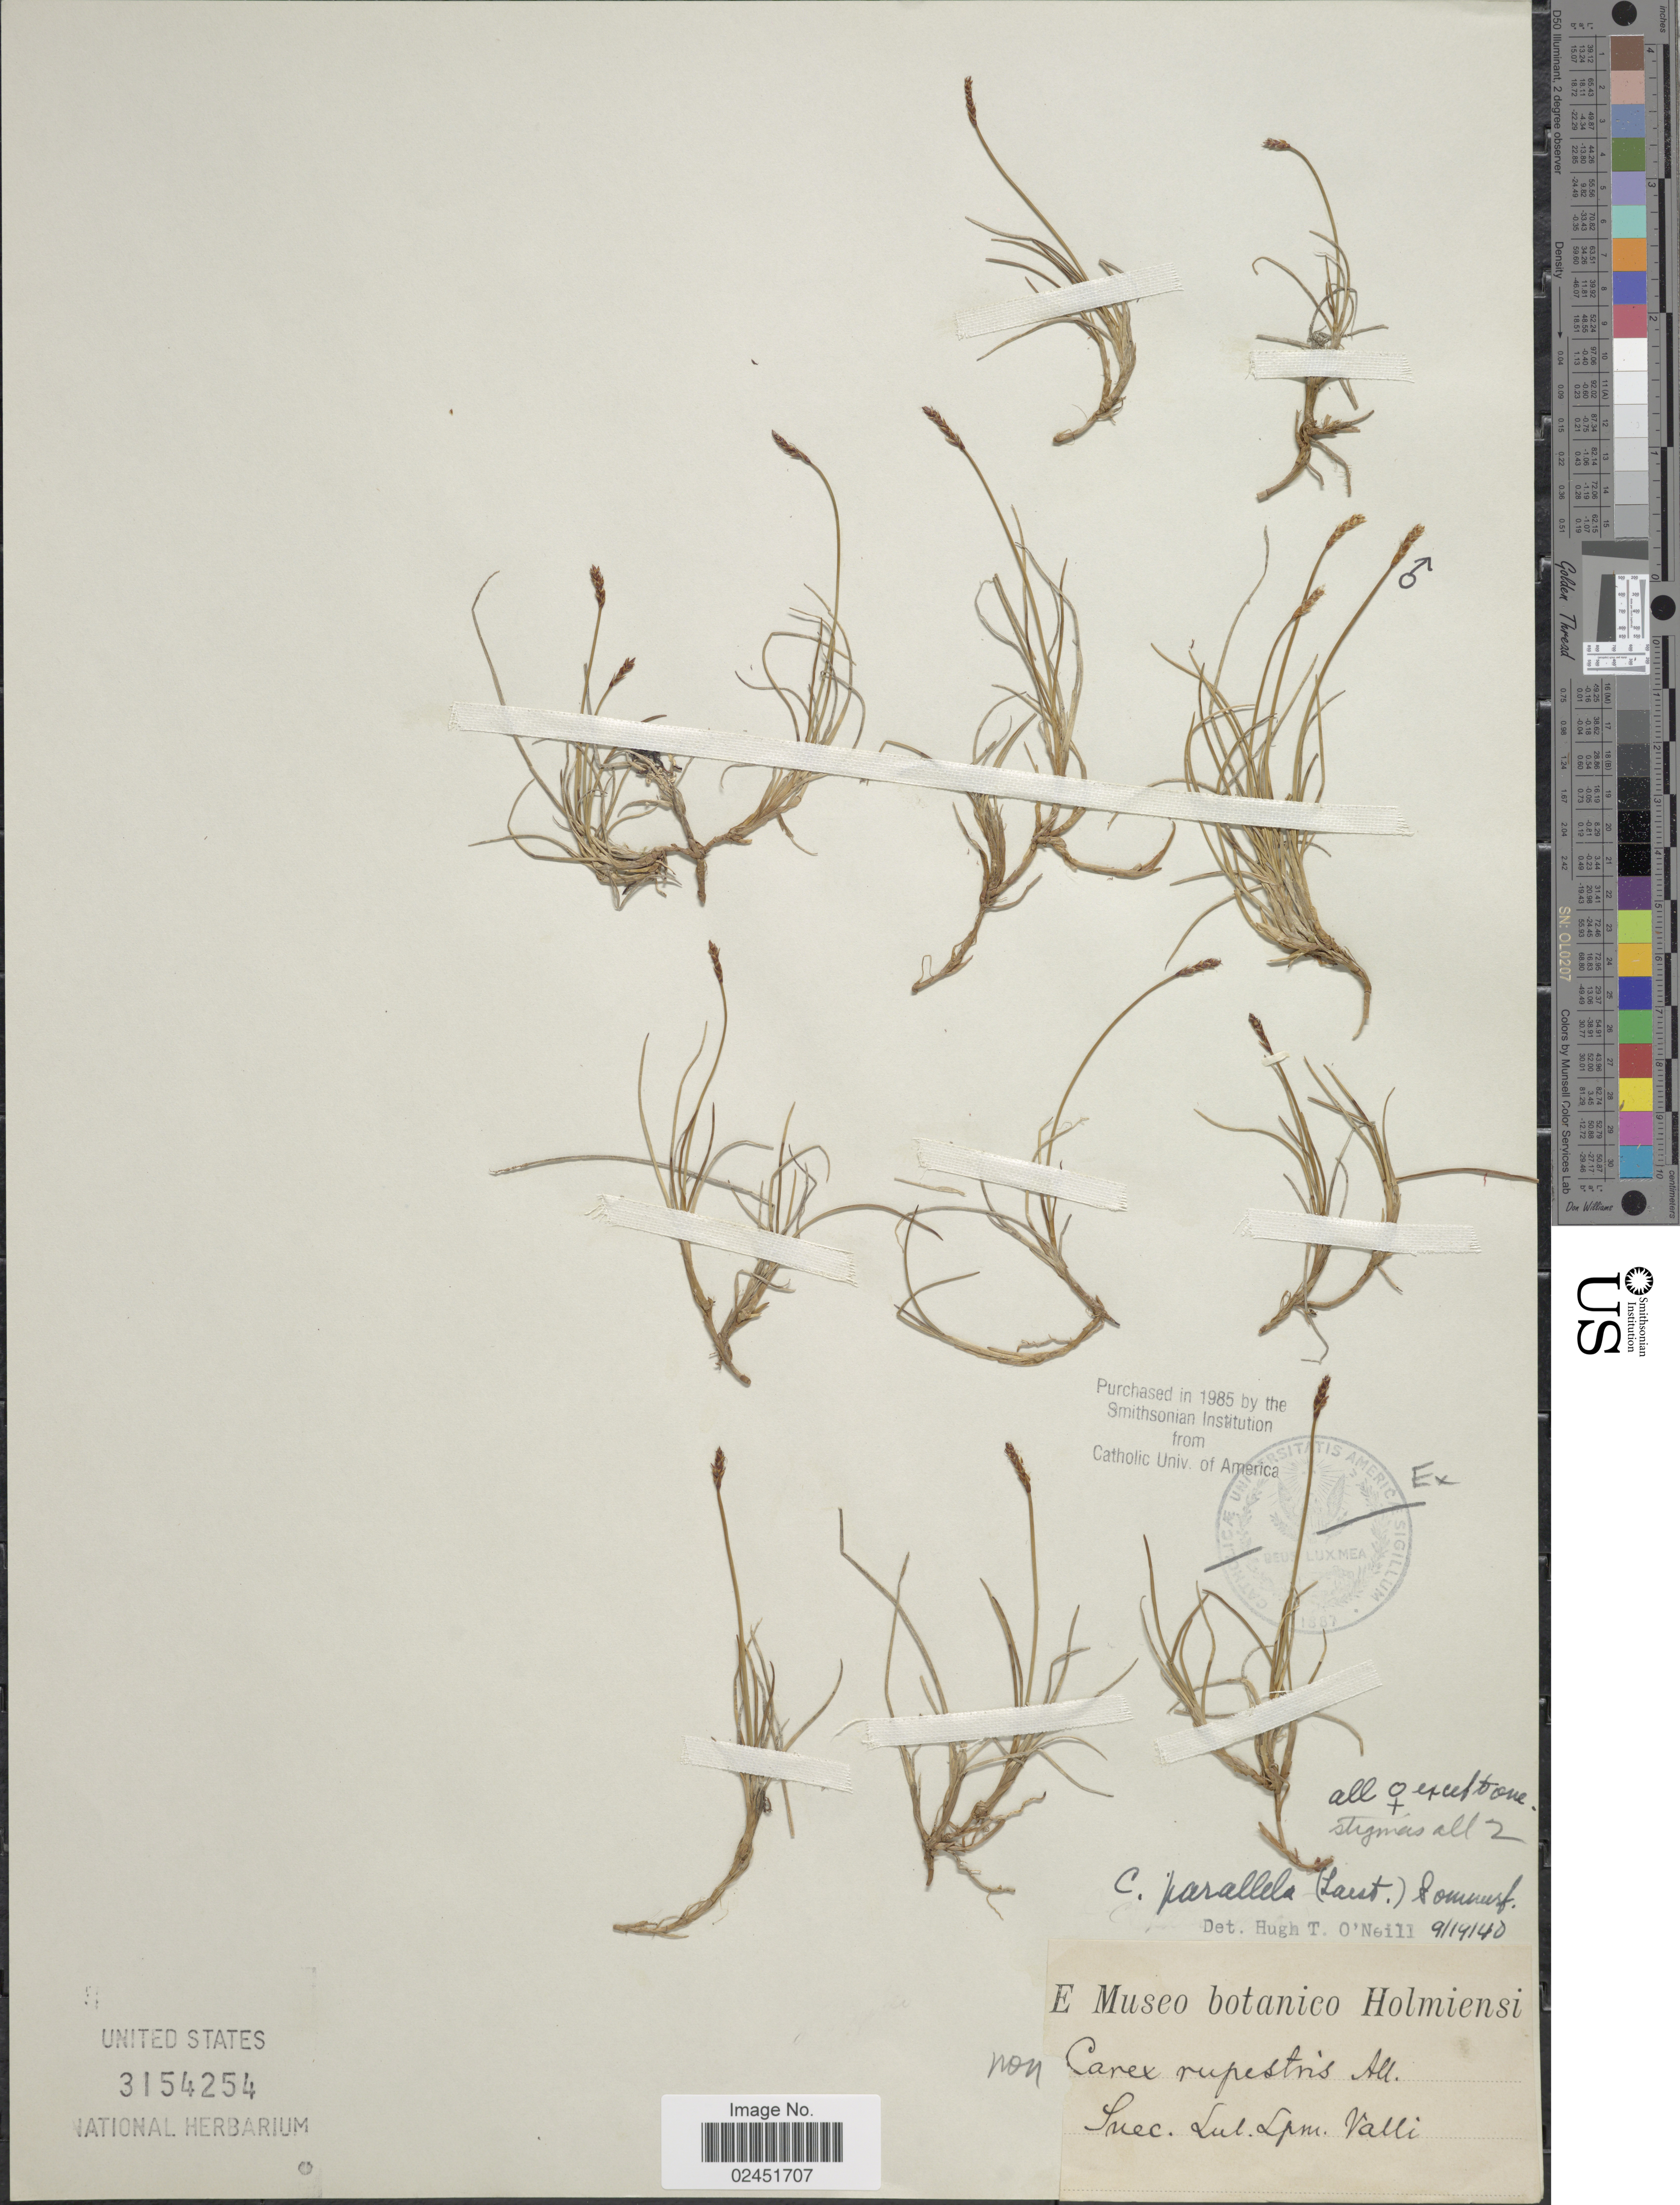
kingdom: Plantae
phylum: Tracheophyta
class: Liliopsida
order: Poales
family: Cyperaceae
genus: Carex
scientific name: Carex parallela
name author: (Laest.) Sommerf.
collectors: ex Museo botan. Holmiensi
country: Sweden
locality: Suec. Lul. Lpm. Valli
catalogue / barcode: US 3154254